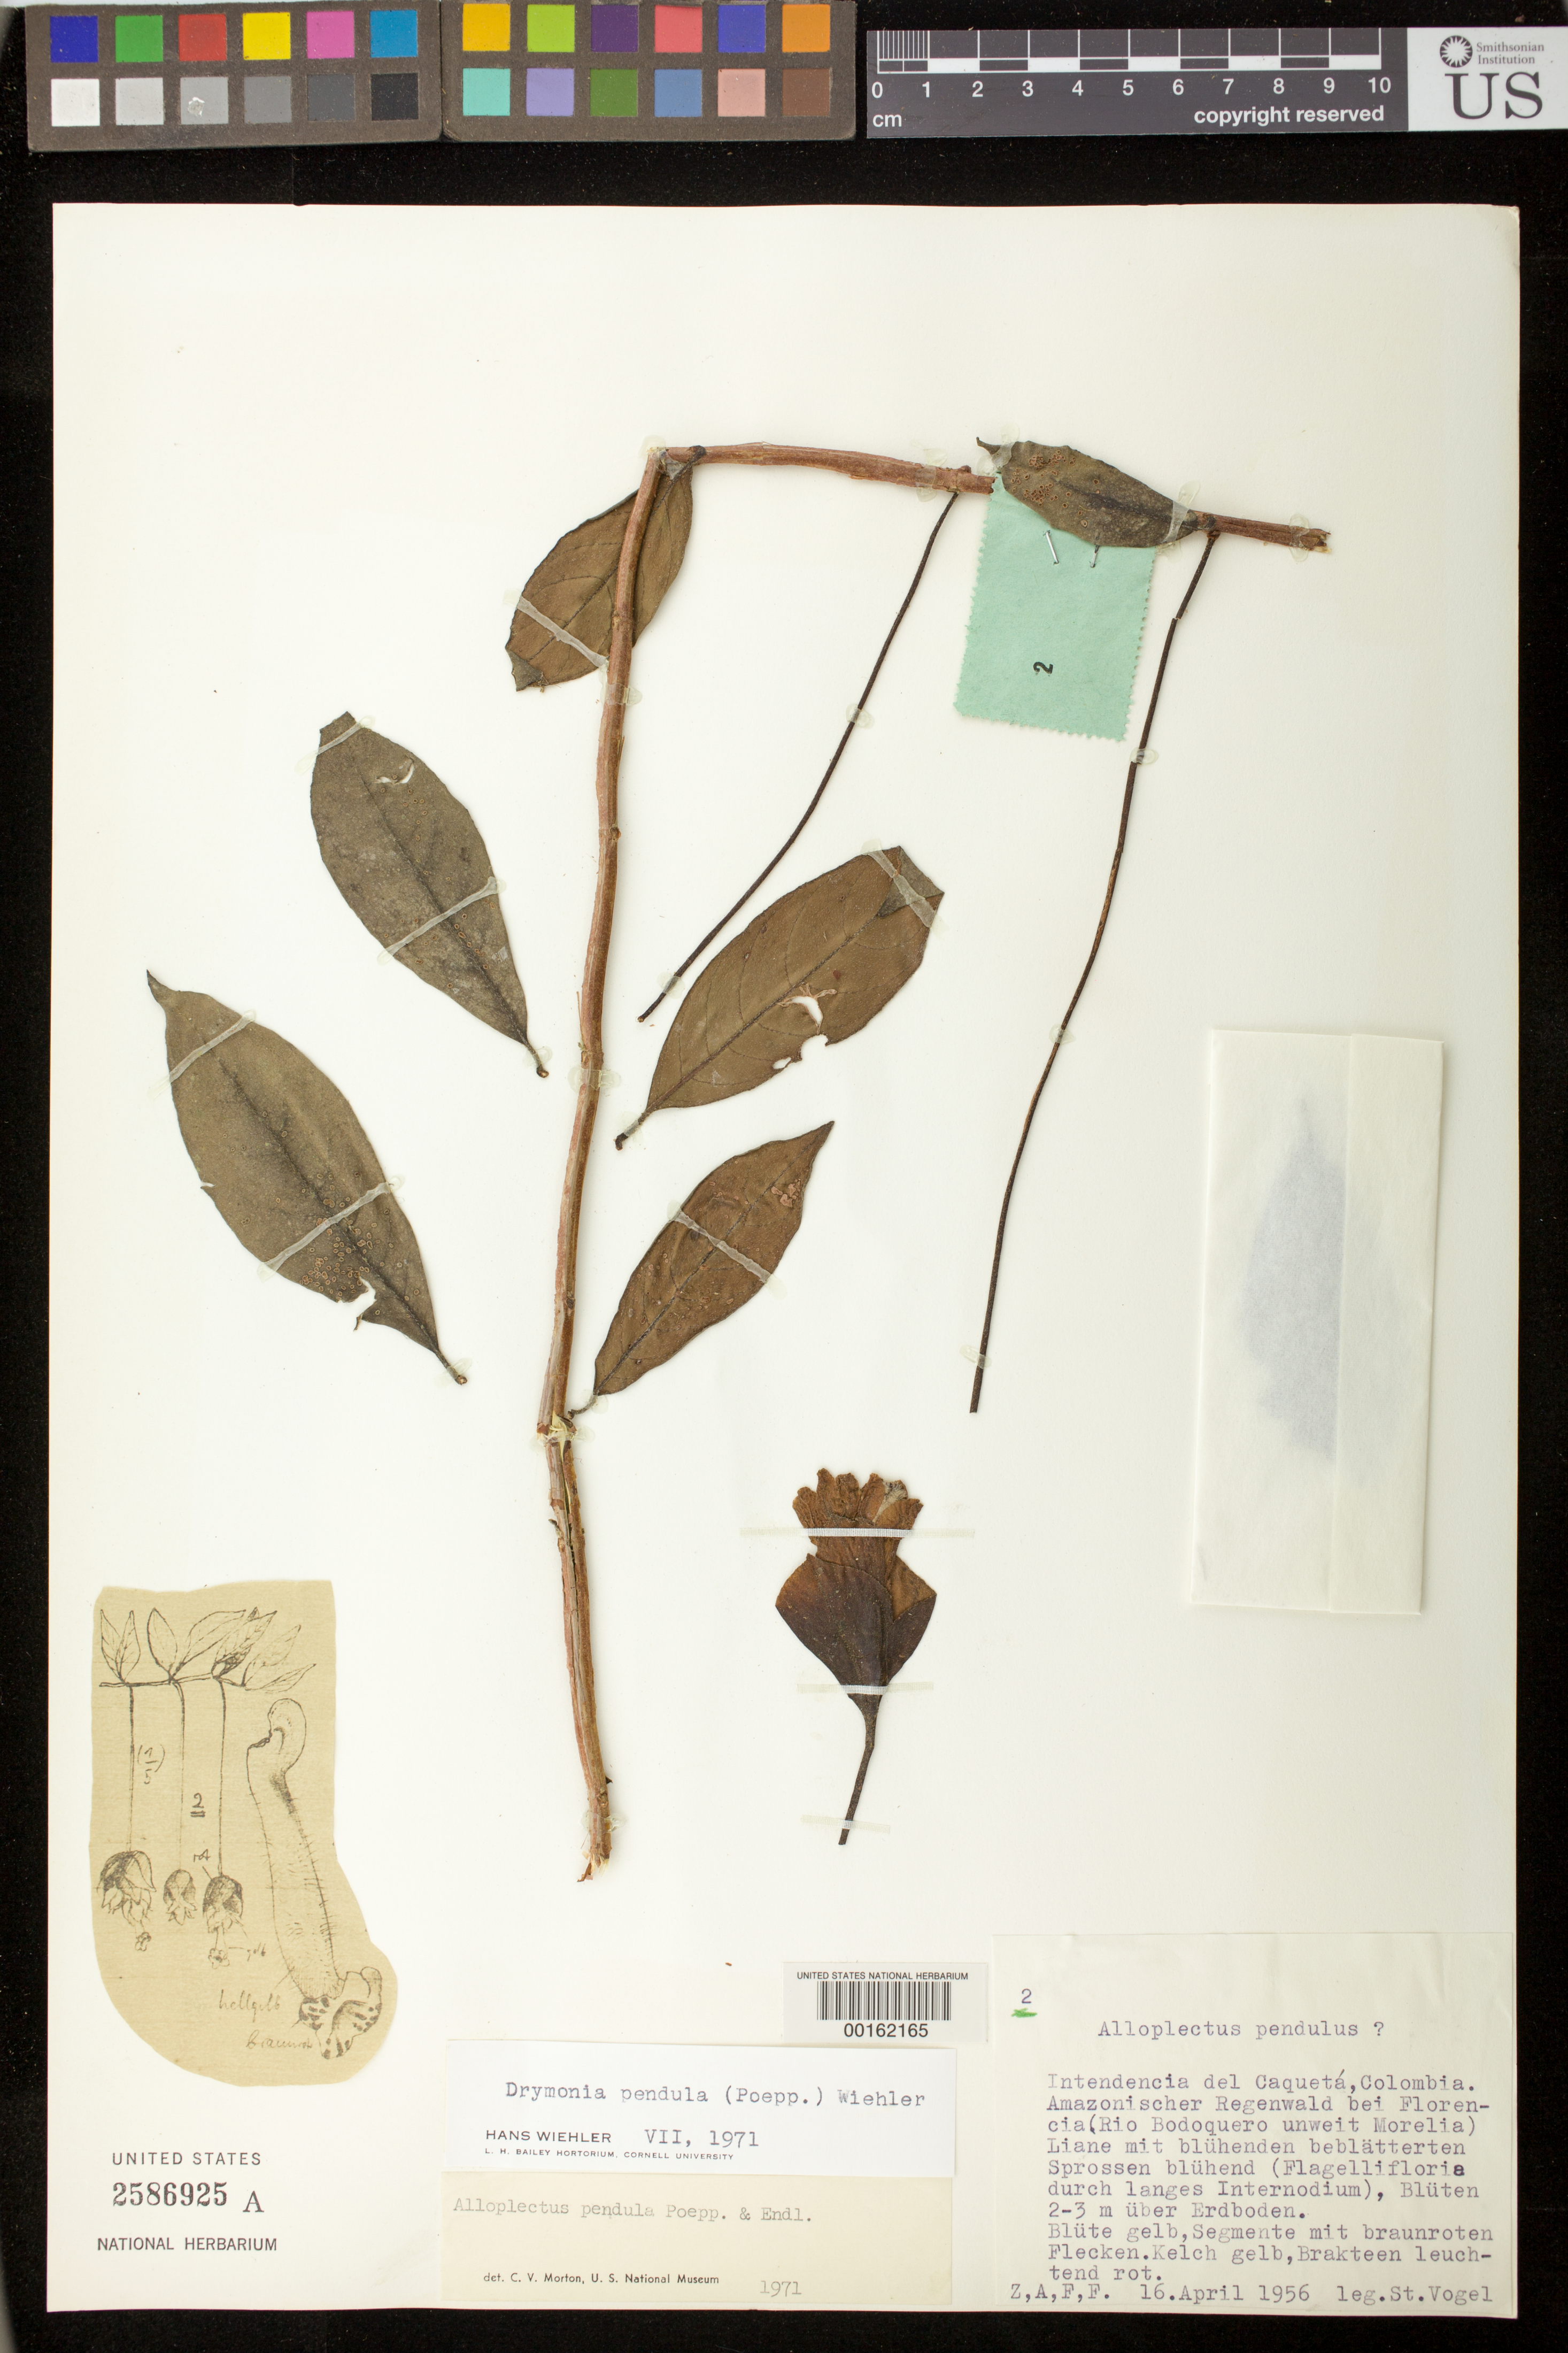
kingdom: Plantae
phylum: Tracheophyta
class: Magnoliopsida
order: Lamiales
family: Gesneriaceae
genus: Drymonia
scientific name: Drymonia pendula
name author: (Poepp.) Wiehler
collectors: S. Vogel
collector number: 2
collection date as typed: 16 Apr 1956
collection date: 1956-04-16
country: Colombia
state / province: Caquetá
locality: By Florencia (Rio Bodoquero not far from Morelia)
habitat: Amazonian rainforest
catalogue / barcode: US 2586925A